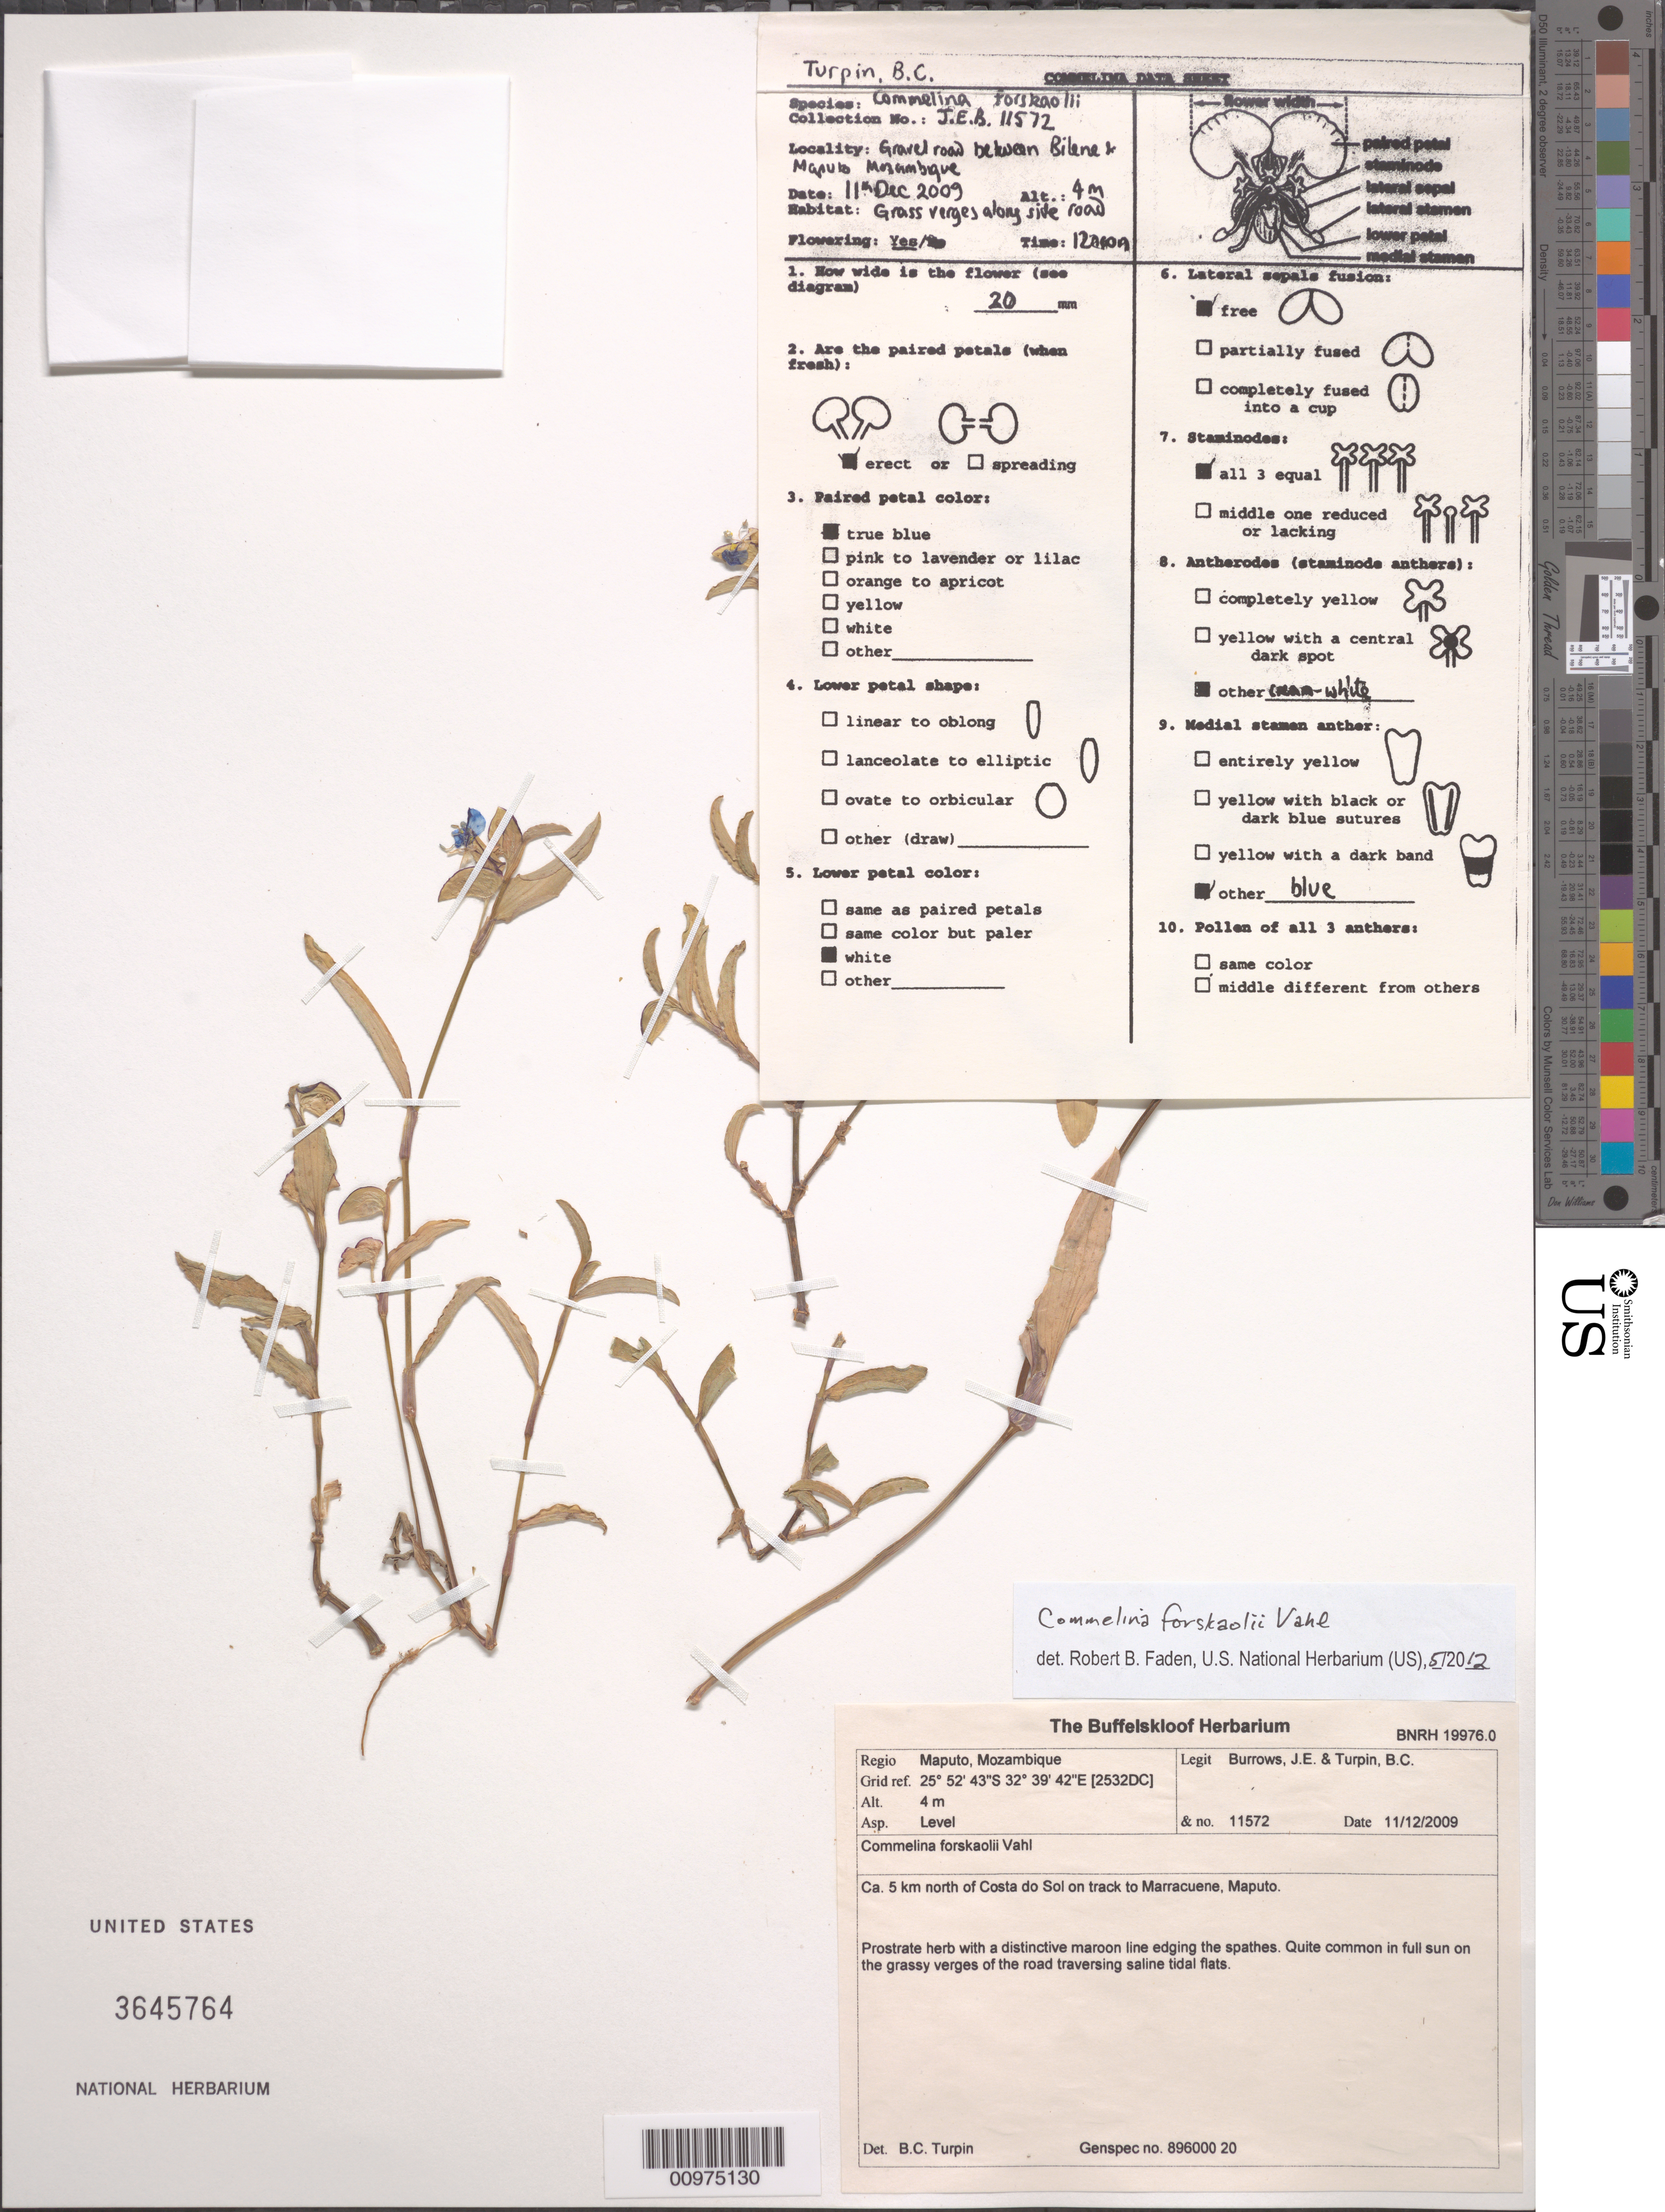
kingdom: Plantae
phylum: Tracheophyta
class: Liliopsida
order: Commelinales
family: Commelinaceae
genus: Commelina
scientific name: Commelina forskaolii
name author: Vahl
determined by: Faden, Robert B., (US), Smithsonian Institution - National Museum of Natural History (UNITED STATES)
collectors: J. Burrows & B. C. Turpin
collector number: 11572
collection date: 2009-12-11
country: Mozambique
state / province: Maputo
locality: Ca. 5 km north of Costa do Sol on track to Marracuene, Maputo.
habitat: Quite common in full sun on the grassy verges of the road traversing saline tidal flats.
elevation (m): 4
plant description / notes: GRID REFERENCE: 2532DC Genspec no. 896000 20 Asp. Level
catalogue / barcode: US 3645764